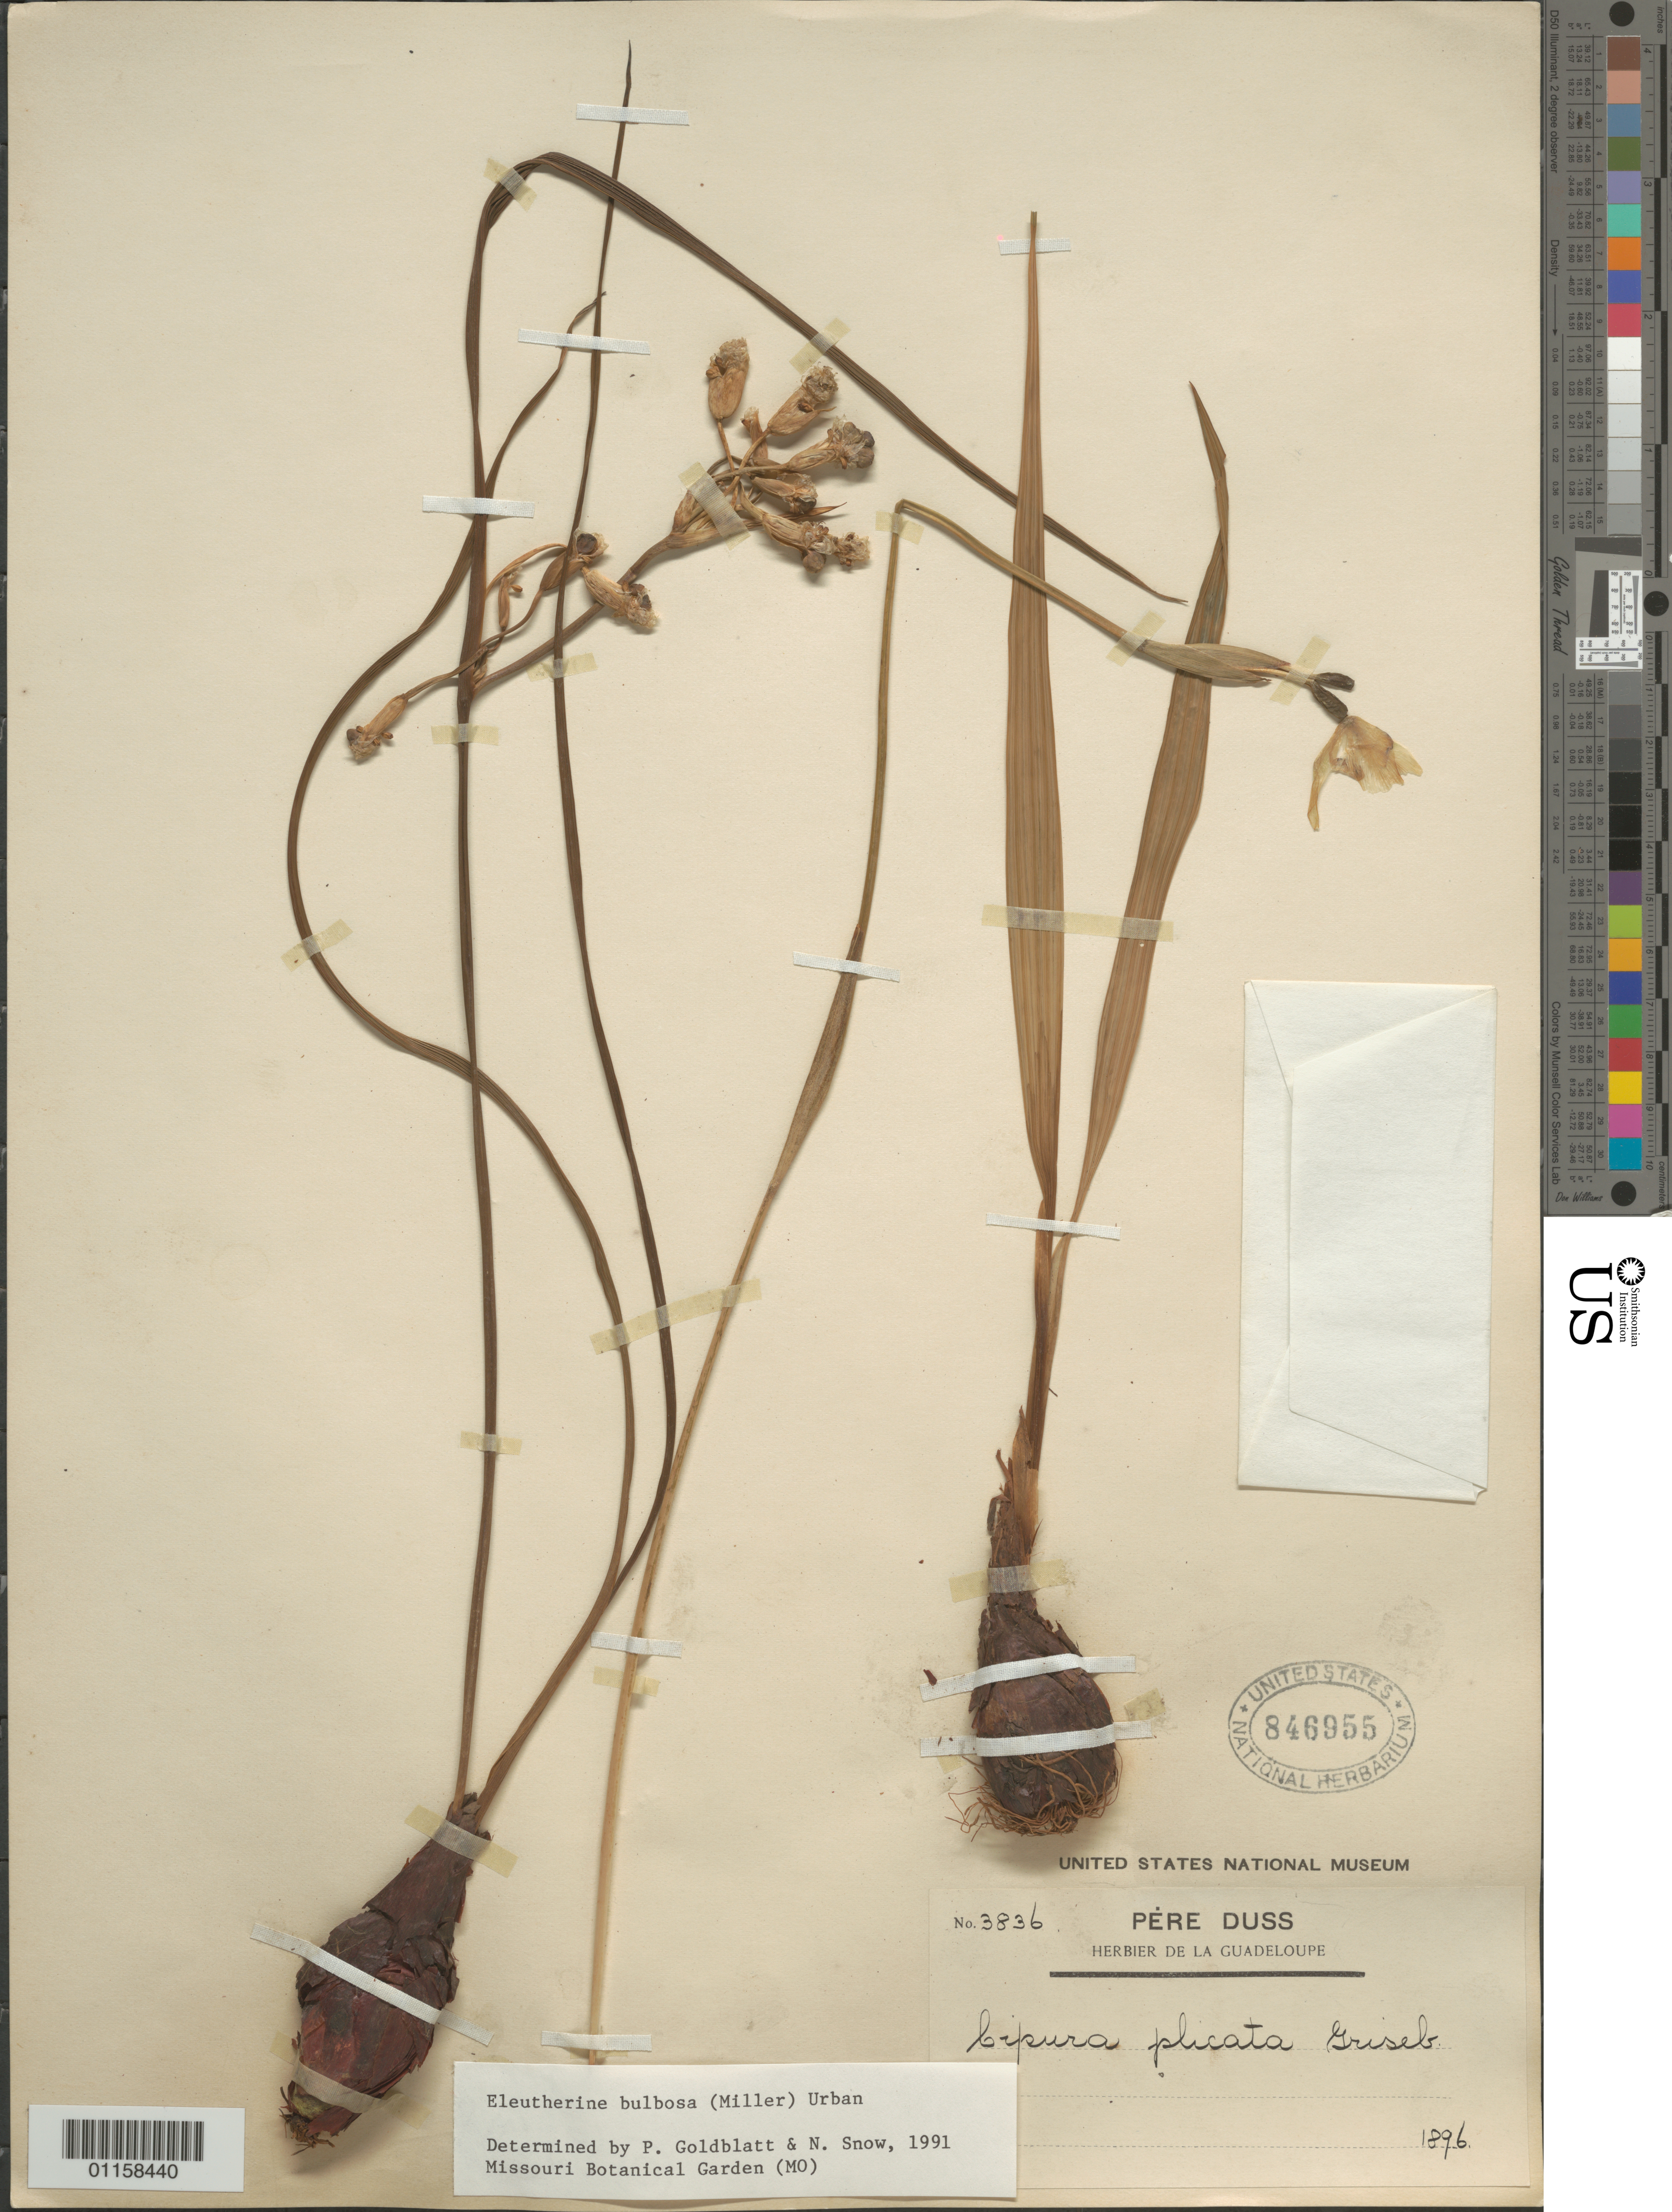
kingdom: Plantae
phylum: Tracheophyta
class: Liliopsida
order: Asparagales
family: Iridaceae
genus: Eleutherine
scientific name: Eleutherine bulbosa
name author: (Mill.) Urb.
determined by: Goldblatt, P.; Snow, N. W.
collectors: Père Duss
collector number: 3836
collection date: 1896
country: Guadeloupe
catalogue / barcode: US 846955